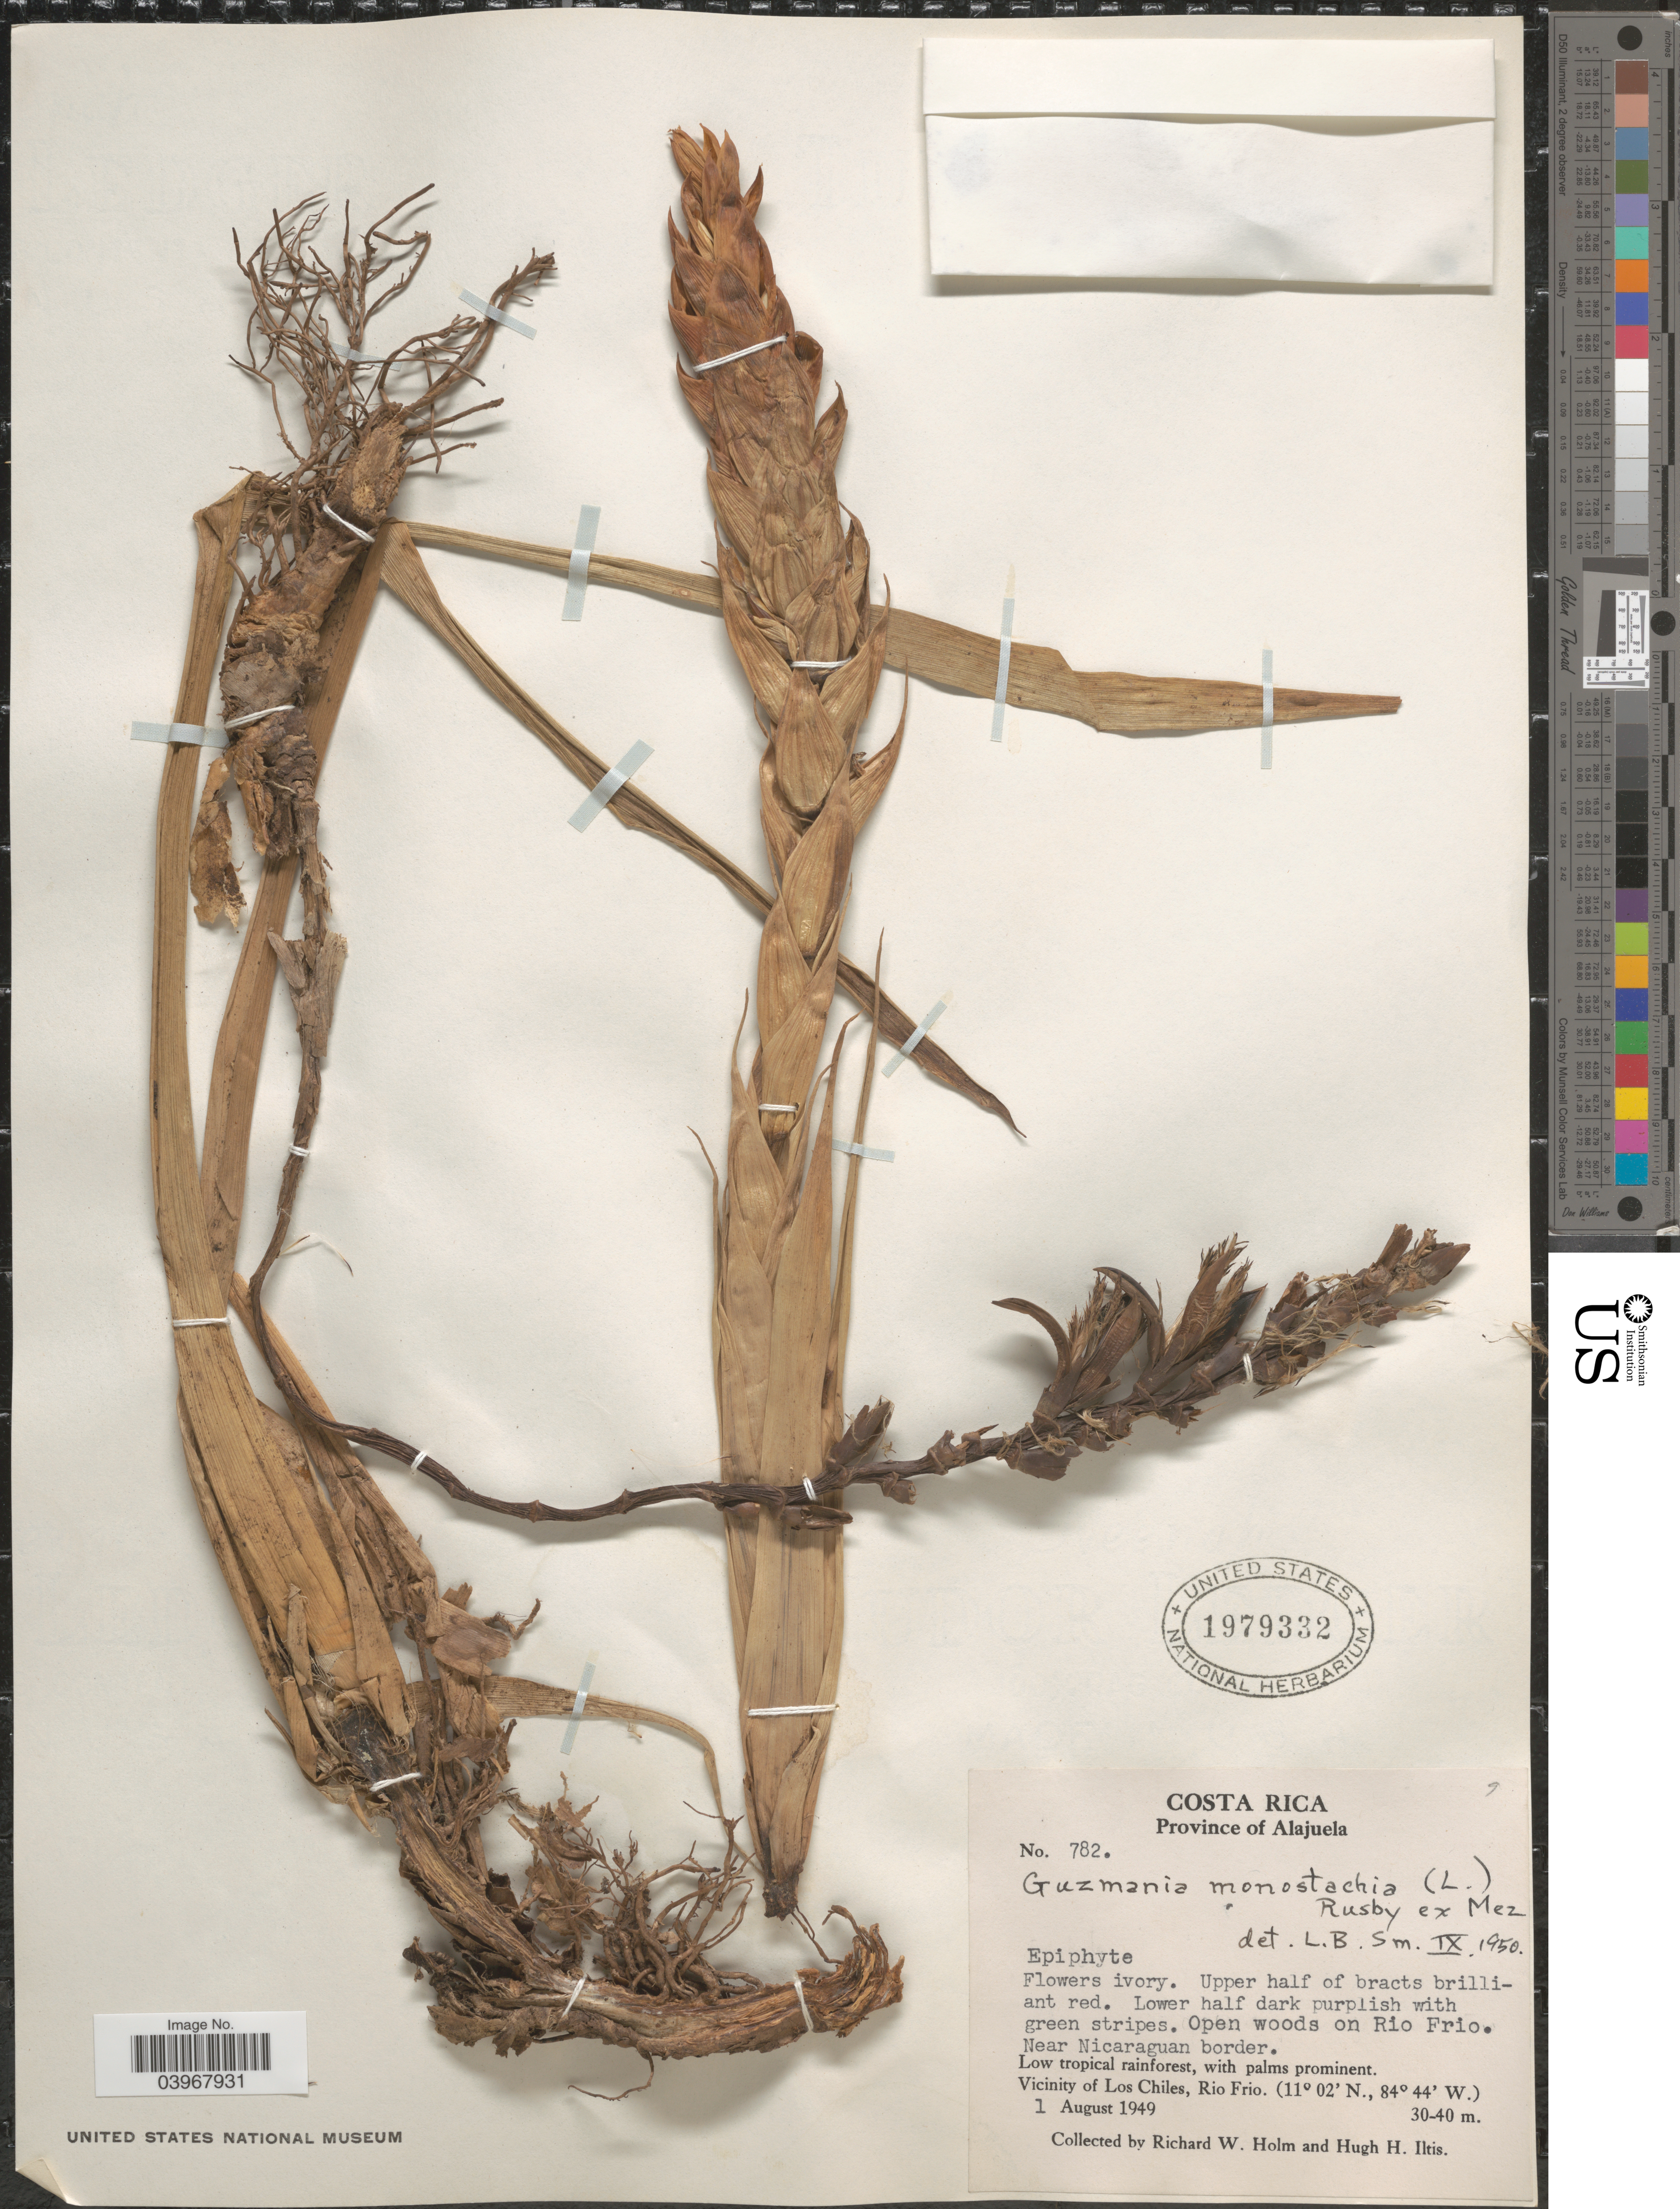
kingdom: Plantae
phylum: Tracheophyta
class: Liliopsida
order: Poales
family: Bromeliaceae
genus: Guzmania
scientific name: Guzmania monostachia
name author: (L.) Rusby ex Mez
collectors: R. W. Holm & H. H. Iltis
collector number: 782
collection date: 1949-08-01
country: Costa Rica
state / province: Alajuela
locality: Open woods on Rio Frio. Near Nicaraguan border. Vicinity of Los Chiles, Rio Frio.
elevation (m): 30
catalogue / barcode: US 1979332